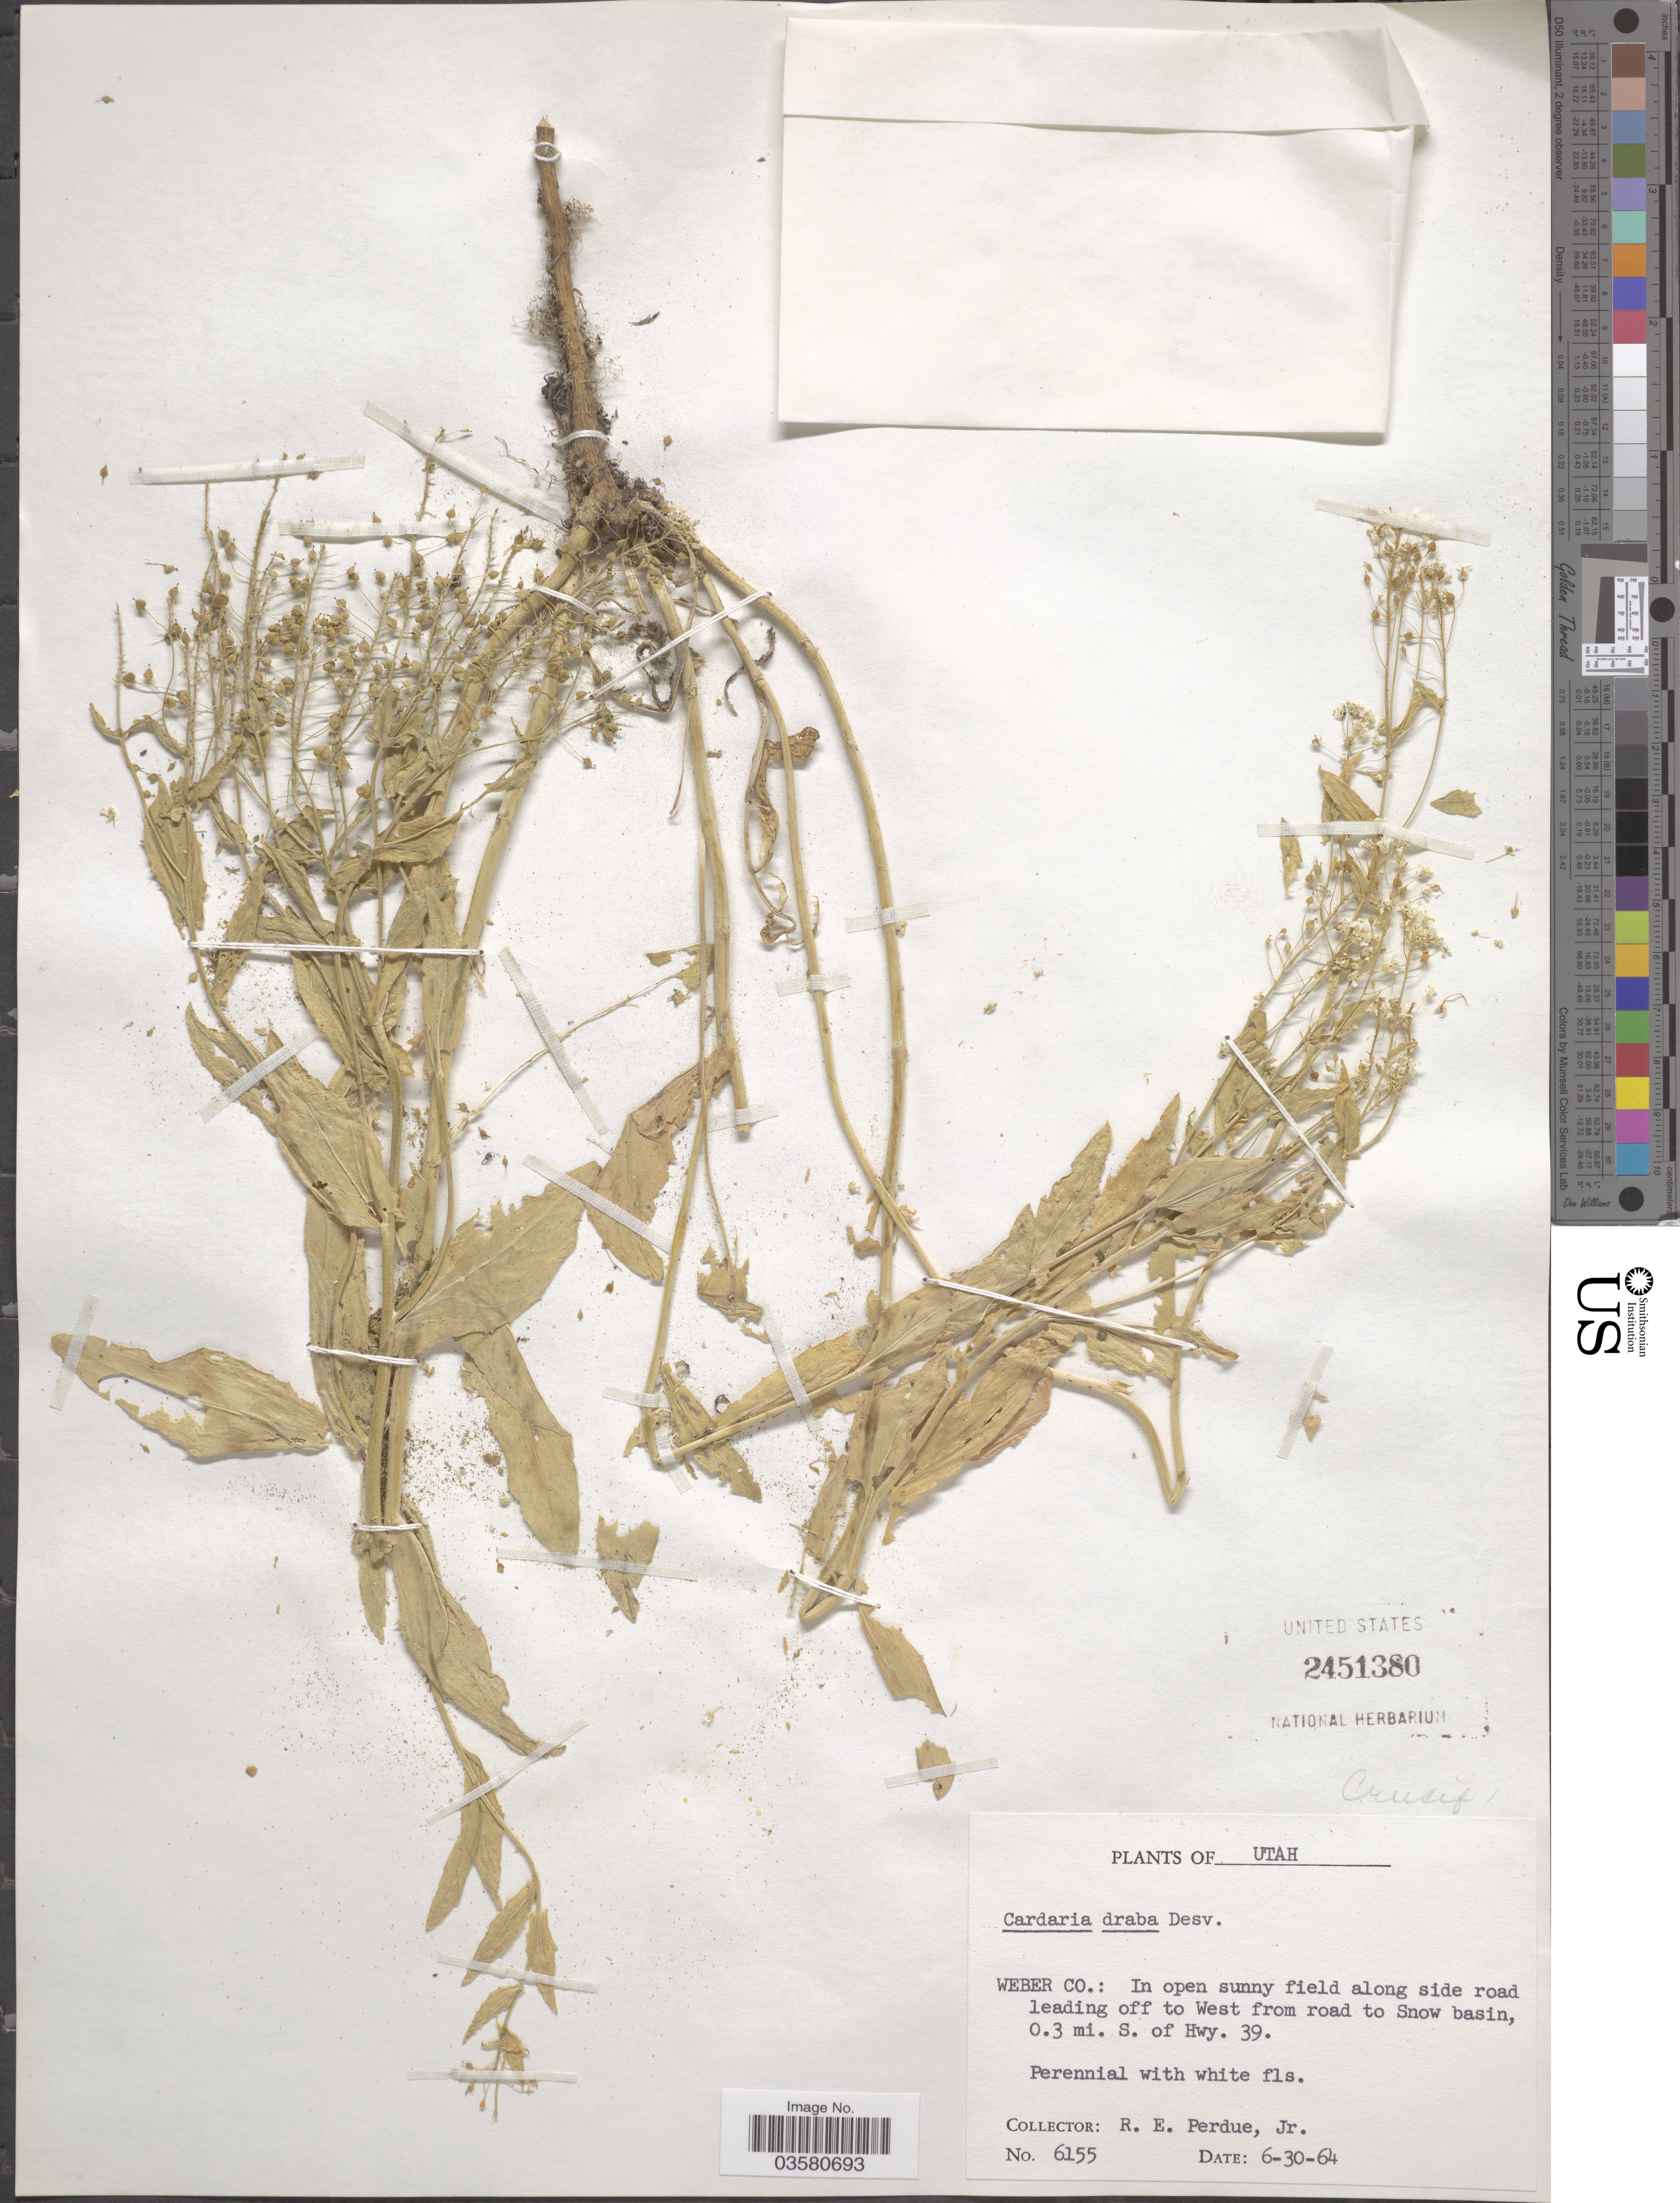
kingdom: Plantae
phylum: Tracheophyta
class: Magnoliopsida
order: Brassicales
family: Brassicaceae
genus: Lepidium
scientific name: Lepidium draba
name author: L.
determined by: Strong, M. T., (US), Smithsonian Institution - National Museum of Natural History (UNITED STATES)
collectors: R. E. Perdue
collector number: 6155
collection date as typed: Transcribed d/m/y: 30/6/64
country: United States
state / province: Utah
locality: Weber Co.: In open sunny field along side road leading off to West from road to Snow basin, 0.3 mi. S. of Hwy. 39.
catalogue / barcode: US 2451380